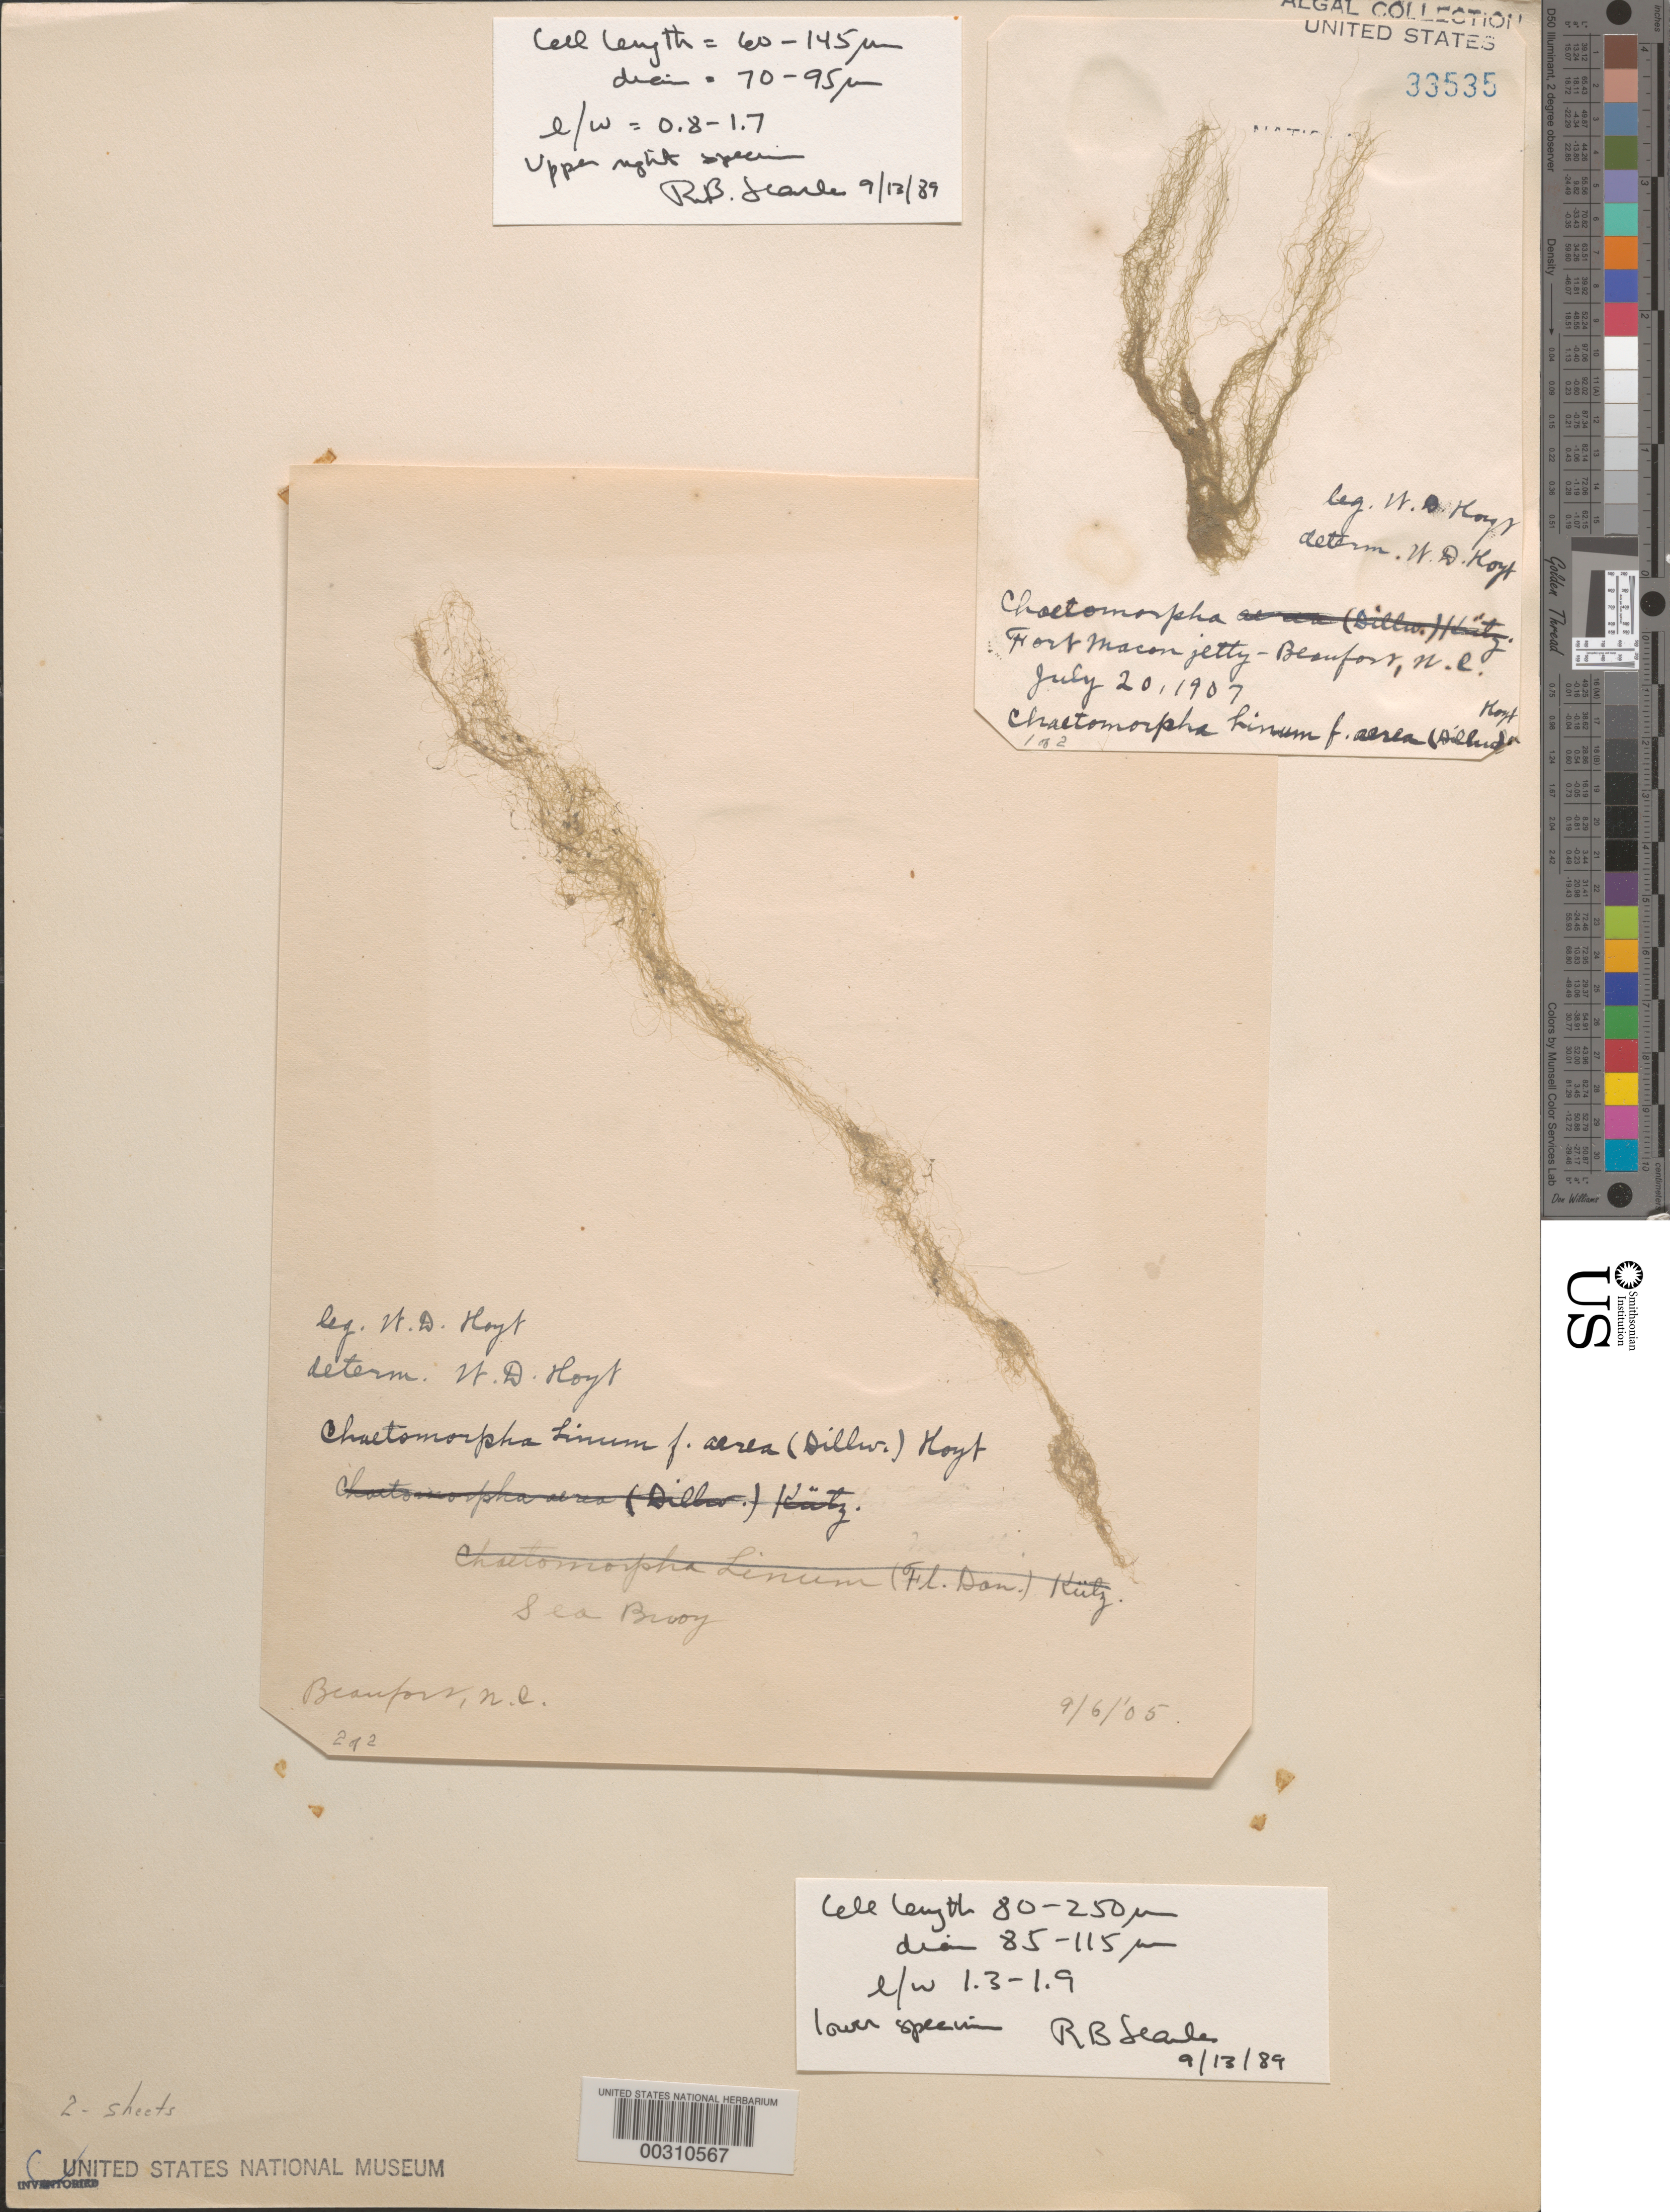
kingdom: Plantae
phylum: Chlorophyta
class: Ulvophyceae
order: Cladophorales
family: Cladophoraceae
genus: Chaetomorpha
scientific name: Chaetomorpha linum f. aerea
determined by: Hoyt, W. D.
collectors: W. D. Hoyt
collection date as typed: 06 Sep 1905 AND 20 Jul 1907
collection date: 1905-09-06,1907-07-20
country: United States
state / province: North Carolina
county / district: Carteret County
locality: Beaufort, Fort Macon jetty and sea buoy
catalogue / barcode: US 33535